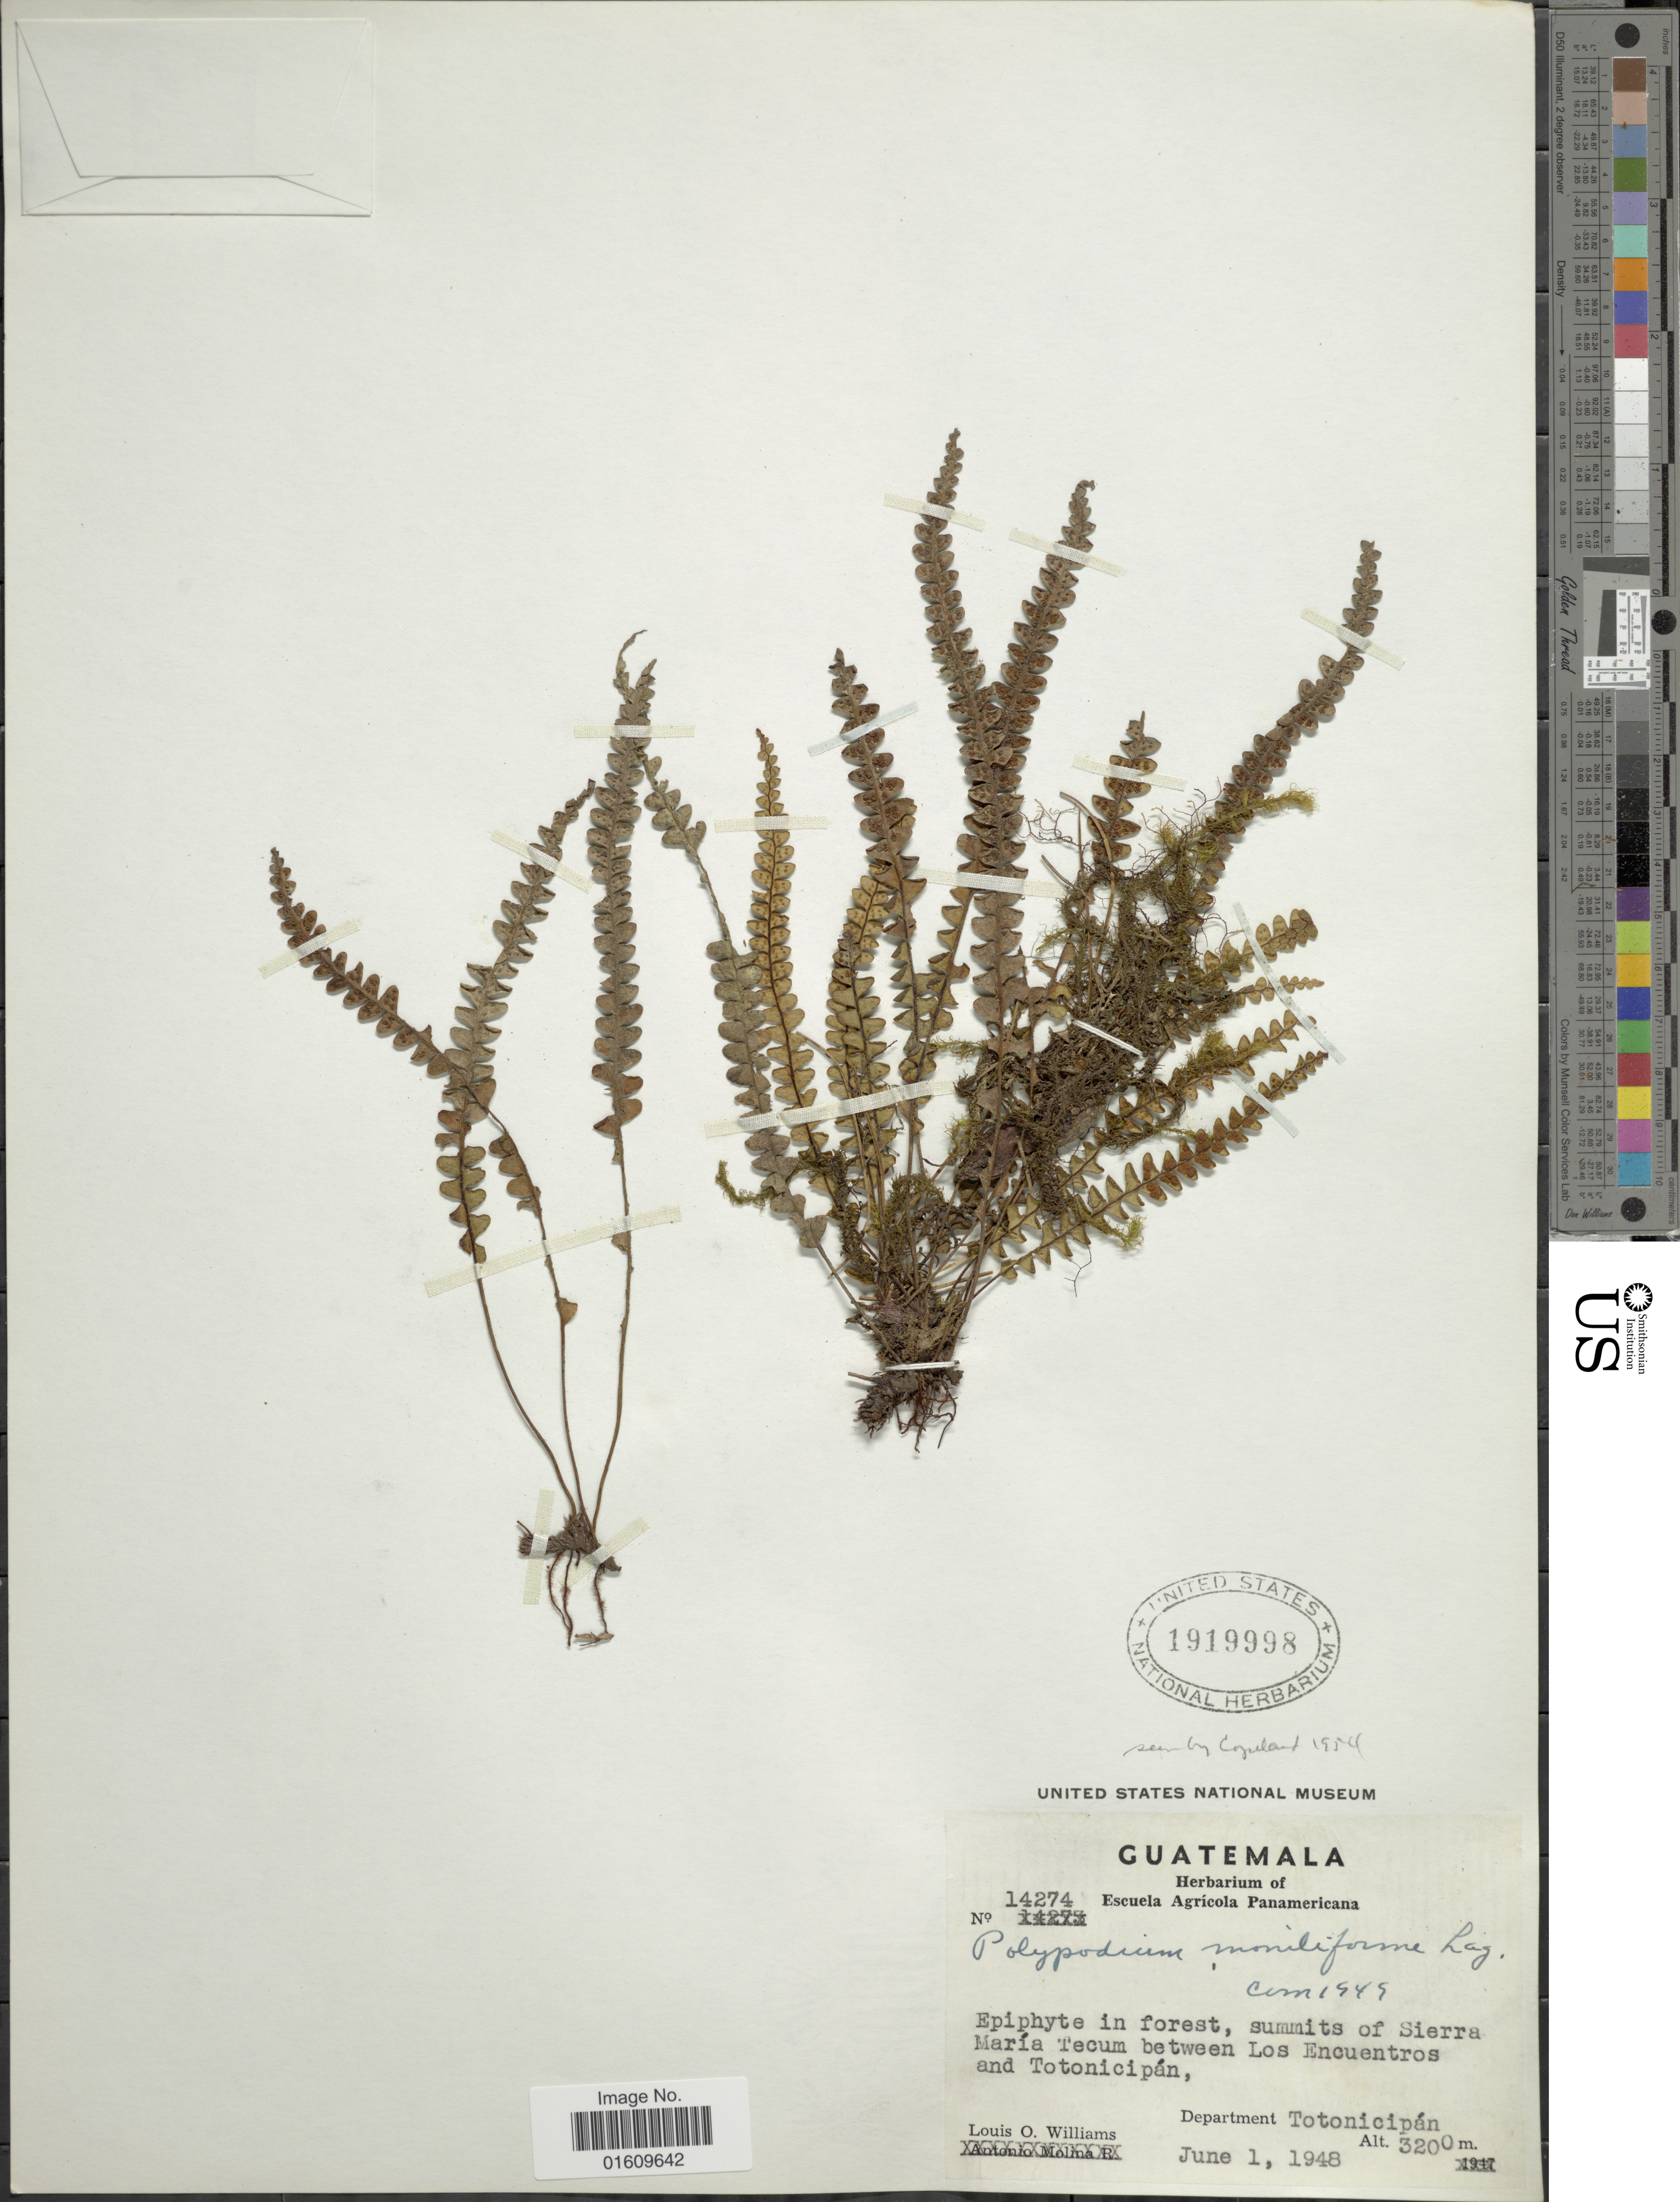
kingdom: Plantae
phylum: Tracheophyta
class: Polypodiopsida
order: Polypodiales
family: Polypodiaceae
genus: Melpomene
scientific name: Melpomene moniliformis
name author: (Lag. ex Sw.) A.R. Sm. & R.C. Moran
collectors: L. O. Williams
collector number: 14274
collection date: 1948-06-01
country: Guatemala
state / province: Totonicapan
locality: Epiphyte in forest , simmits of Sierra Maria Tecum between Los Encuentros and Totonicipan, Department Totonicipan.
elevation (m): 3200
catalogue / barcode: US 1919998